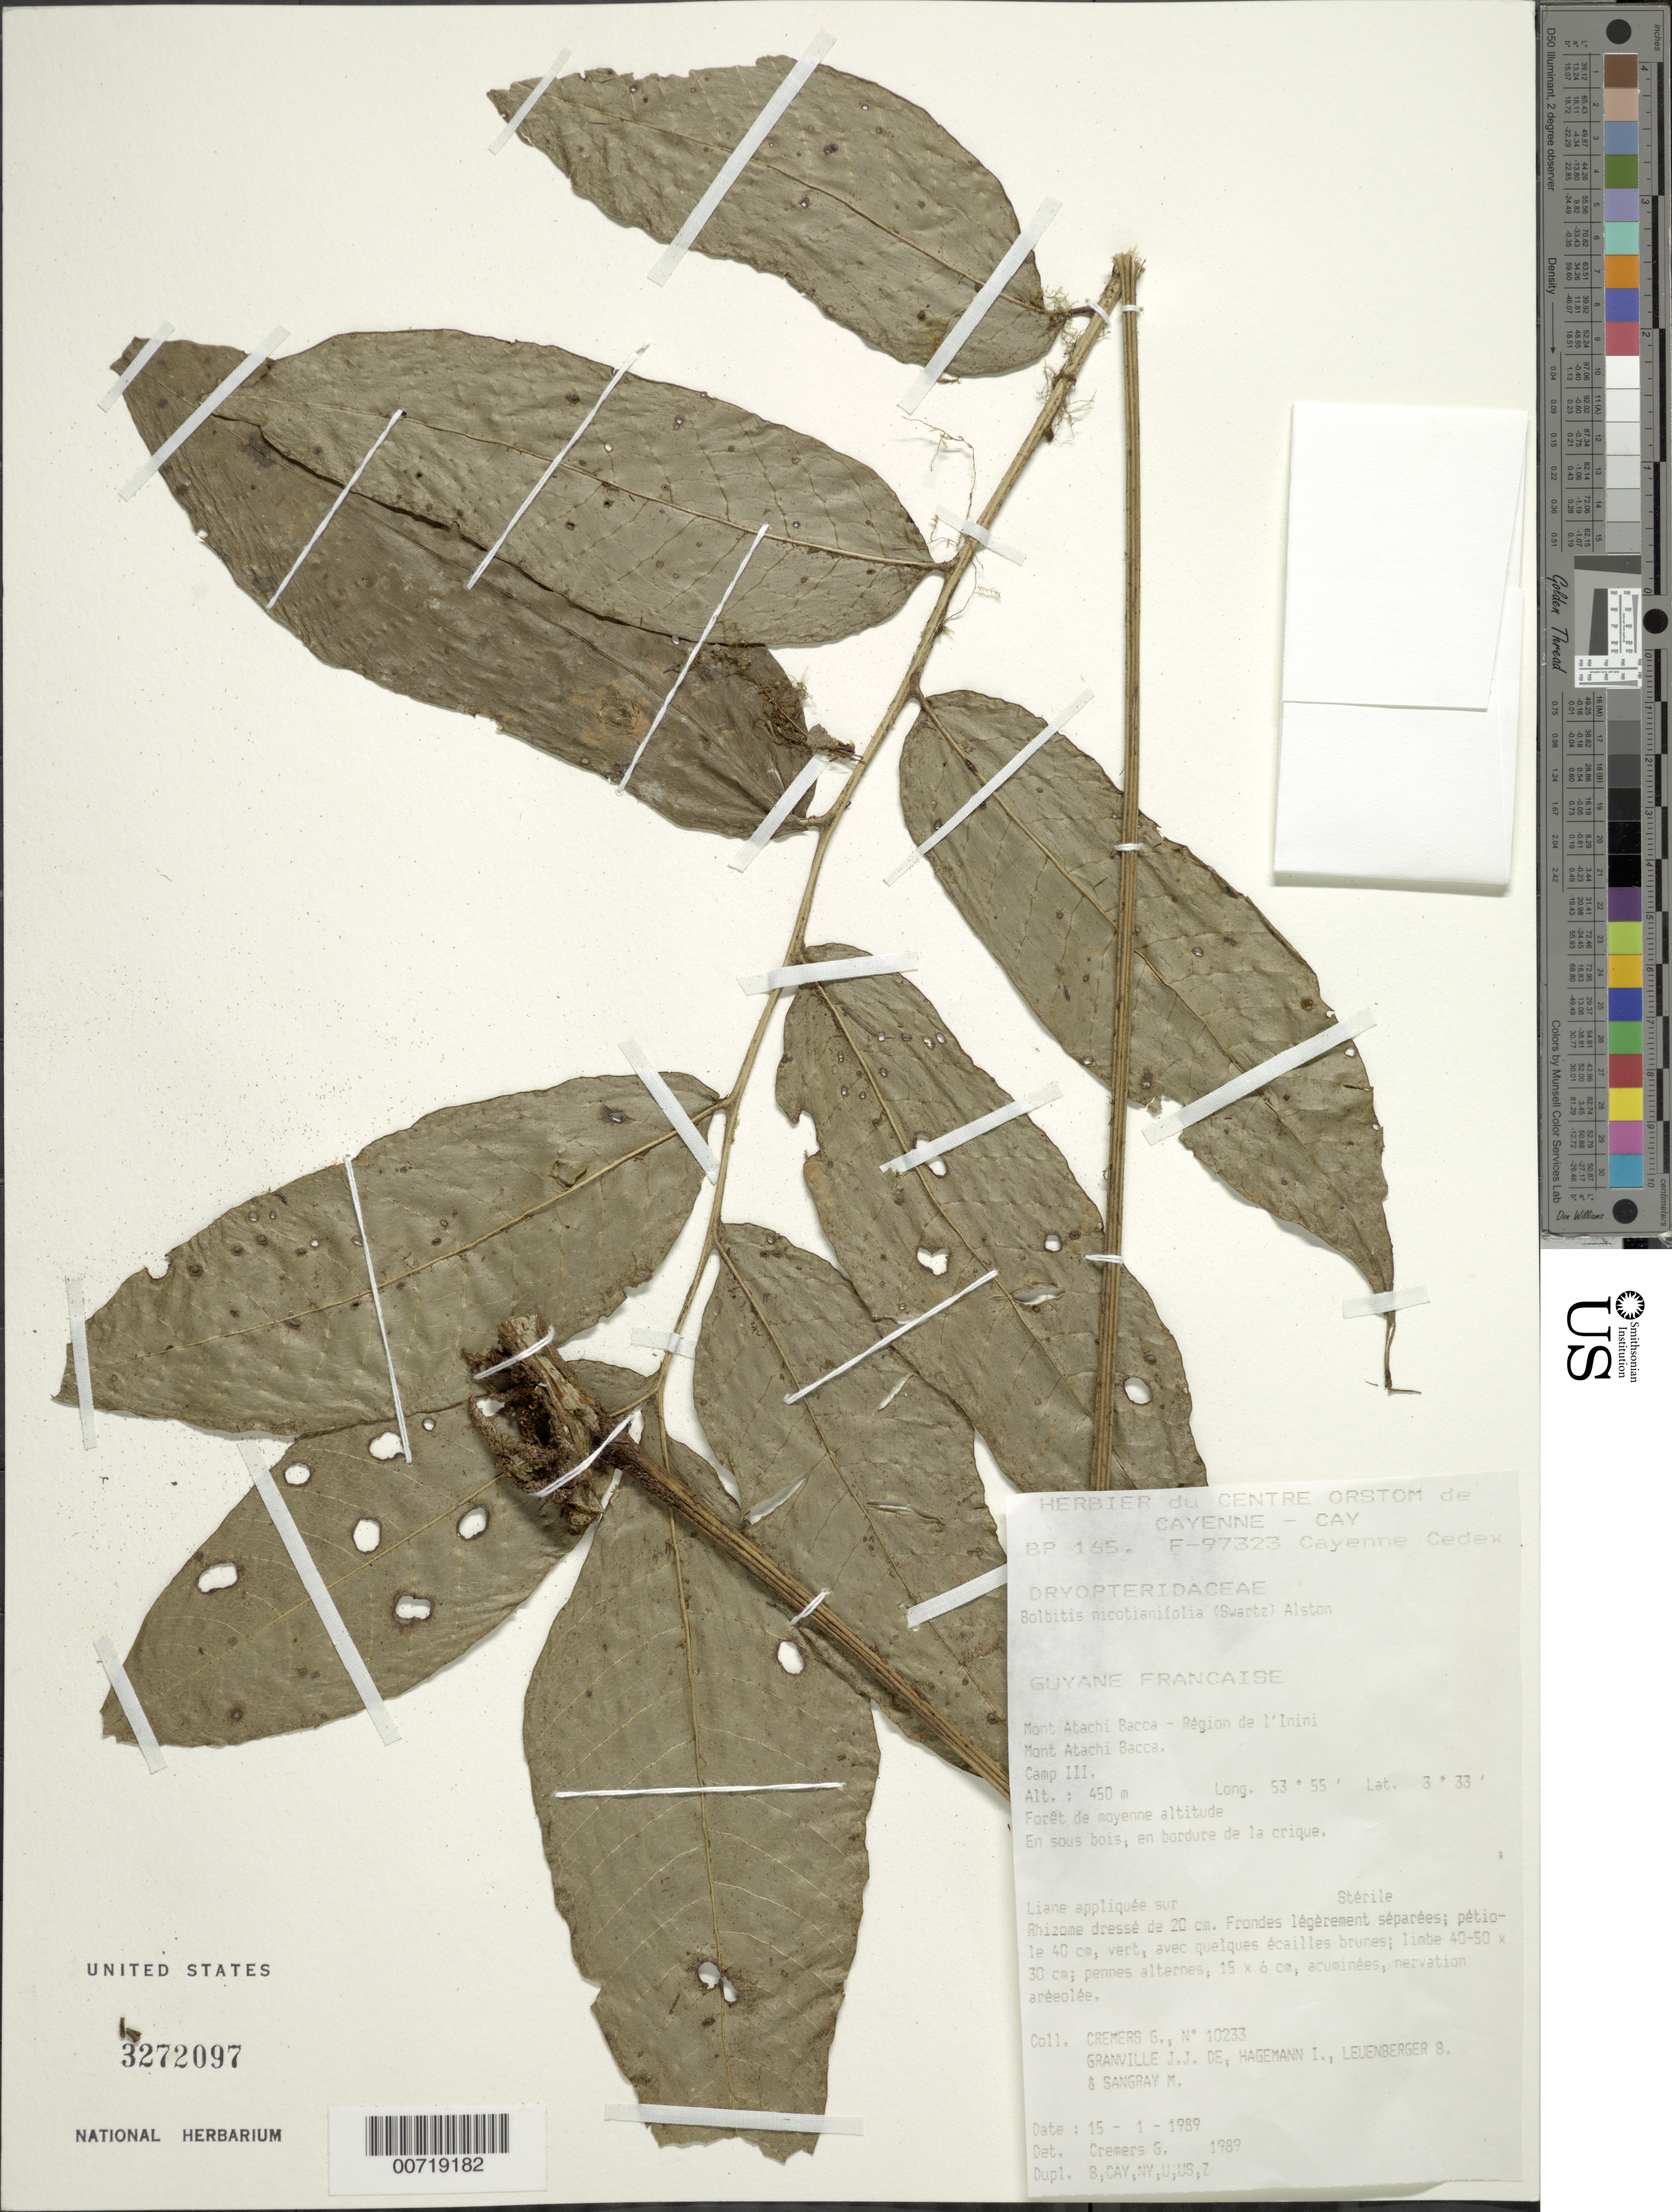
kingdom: Plantae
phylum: Tracheophyta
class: Polypodiopsida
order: Polypodiales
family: Dryopteridaceae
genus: Mickelia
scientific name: Mickelia nicotianifolia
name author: (Sw.) R.C. Moran et al.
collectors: G. Cremers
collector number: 10233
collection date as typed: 15-Jan-89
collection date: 1989-01-15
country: French Guiana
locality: Mont Atachi Bacca, région de l'Inini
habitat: Forest, middle altitude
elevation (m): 450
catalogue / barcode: US 3272097